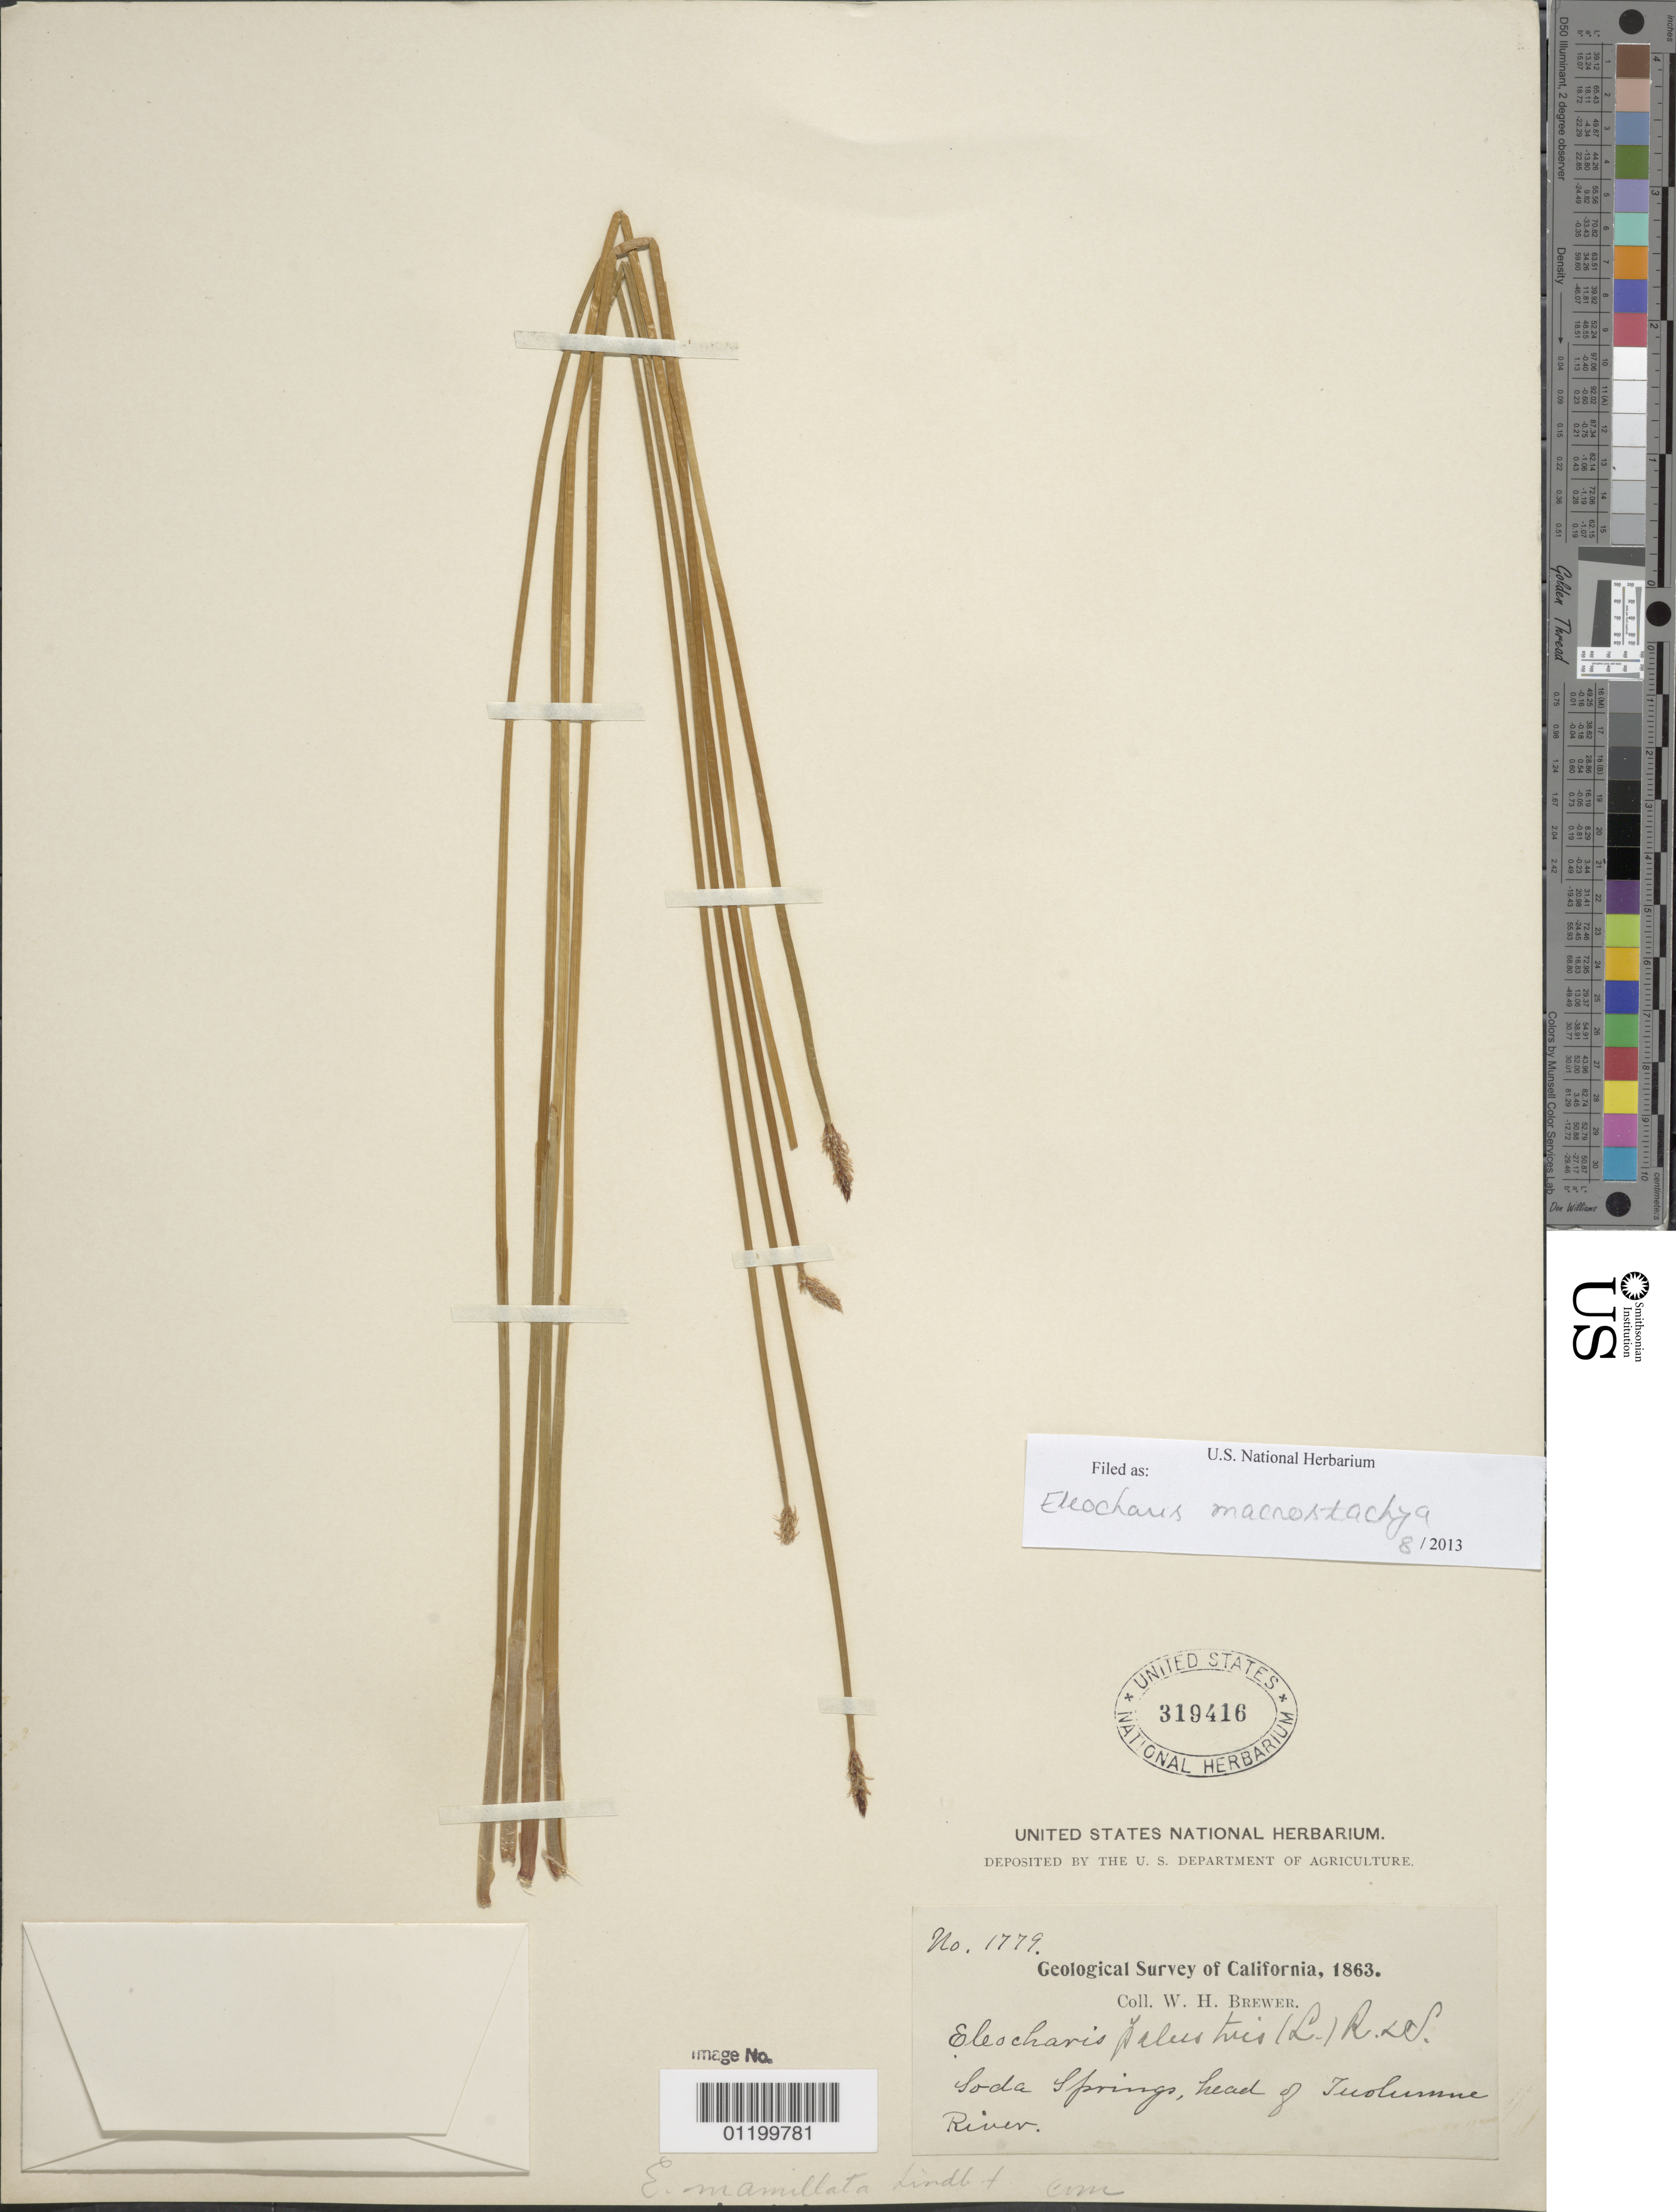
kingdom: Plantae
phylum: Tracheophyta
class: Liliopsida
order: Poales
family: Cyperaceae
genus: Eleocharis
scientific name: Eleocharis macrostachya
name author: Britton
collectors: W. H. Brewer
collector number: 1779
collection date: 1863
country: United States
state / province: California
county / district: Tuolumne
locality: Soda Springs, Head of Tuolumne River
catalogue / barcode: US 319416